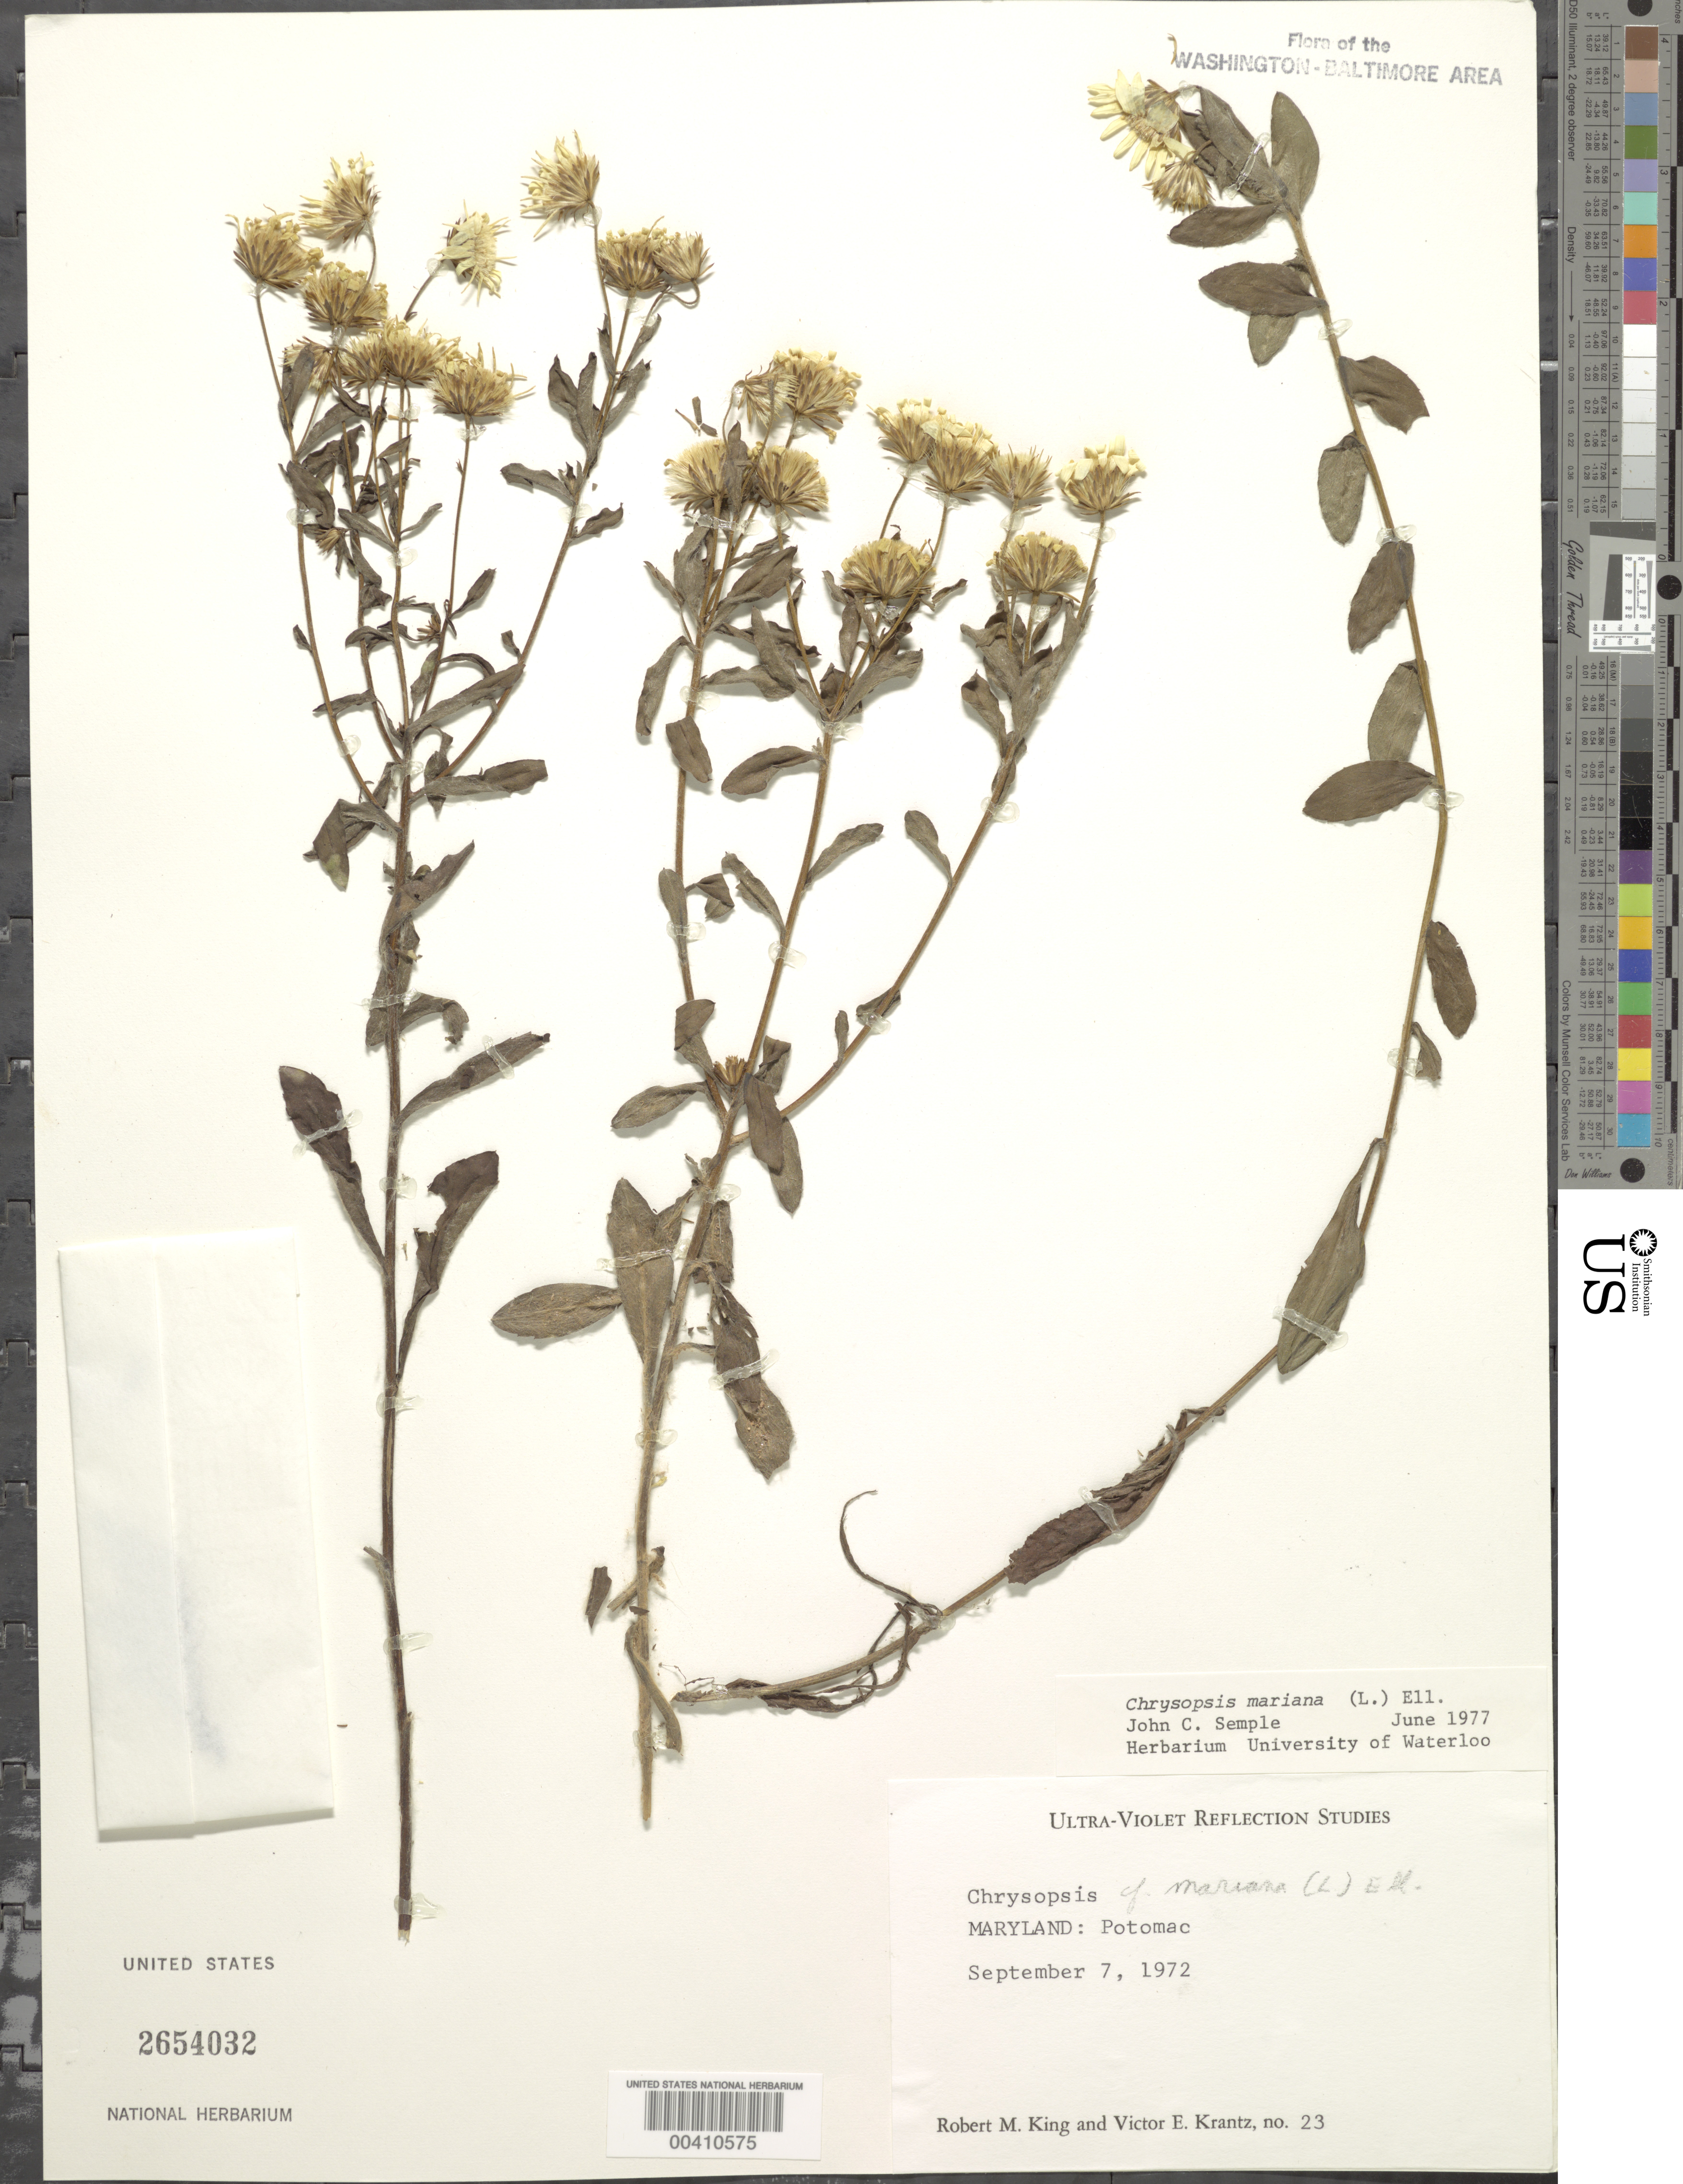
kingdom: Plantae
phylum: Tracheophyta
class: Magnoliopsida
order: Asterales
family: Asteraceae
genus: Chrysopsis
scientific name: Chrysopsis mariana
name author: (L.) Elliott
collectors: R. M. King & V. Krantz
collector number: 235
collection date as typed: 07 Sep 1972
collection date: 1972-09-07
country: United States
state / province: Maryland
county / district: Montgomery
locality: Potomac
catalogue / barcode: US 2654032